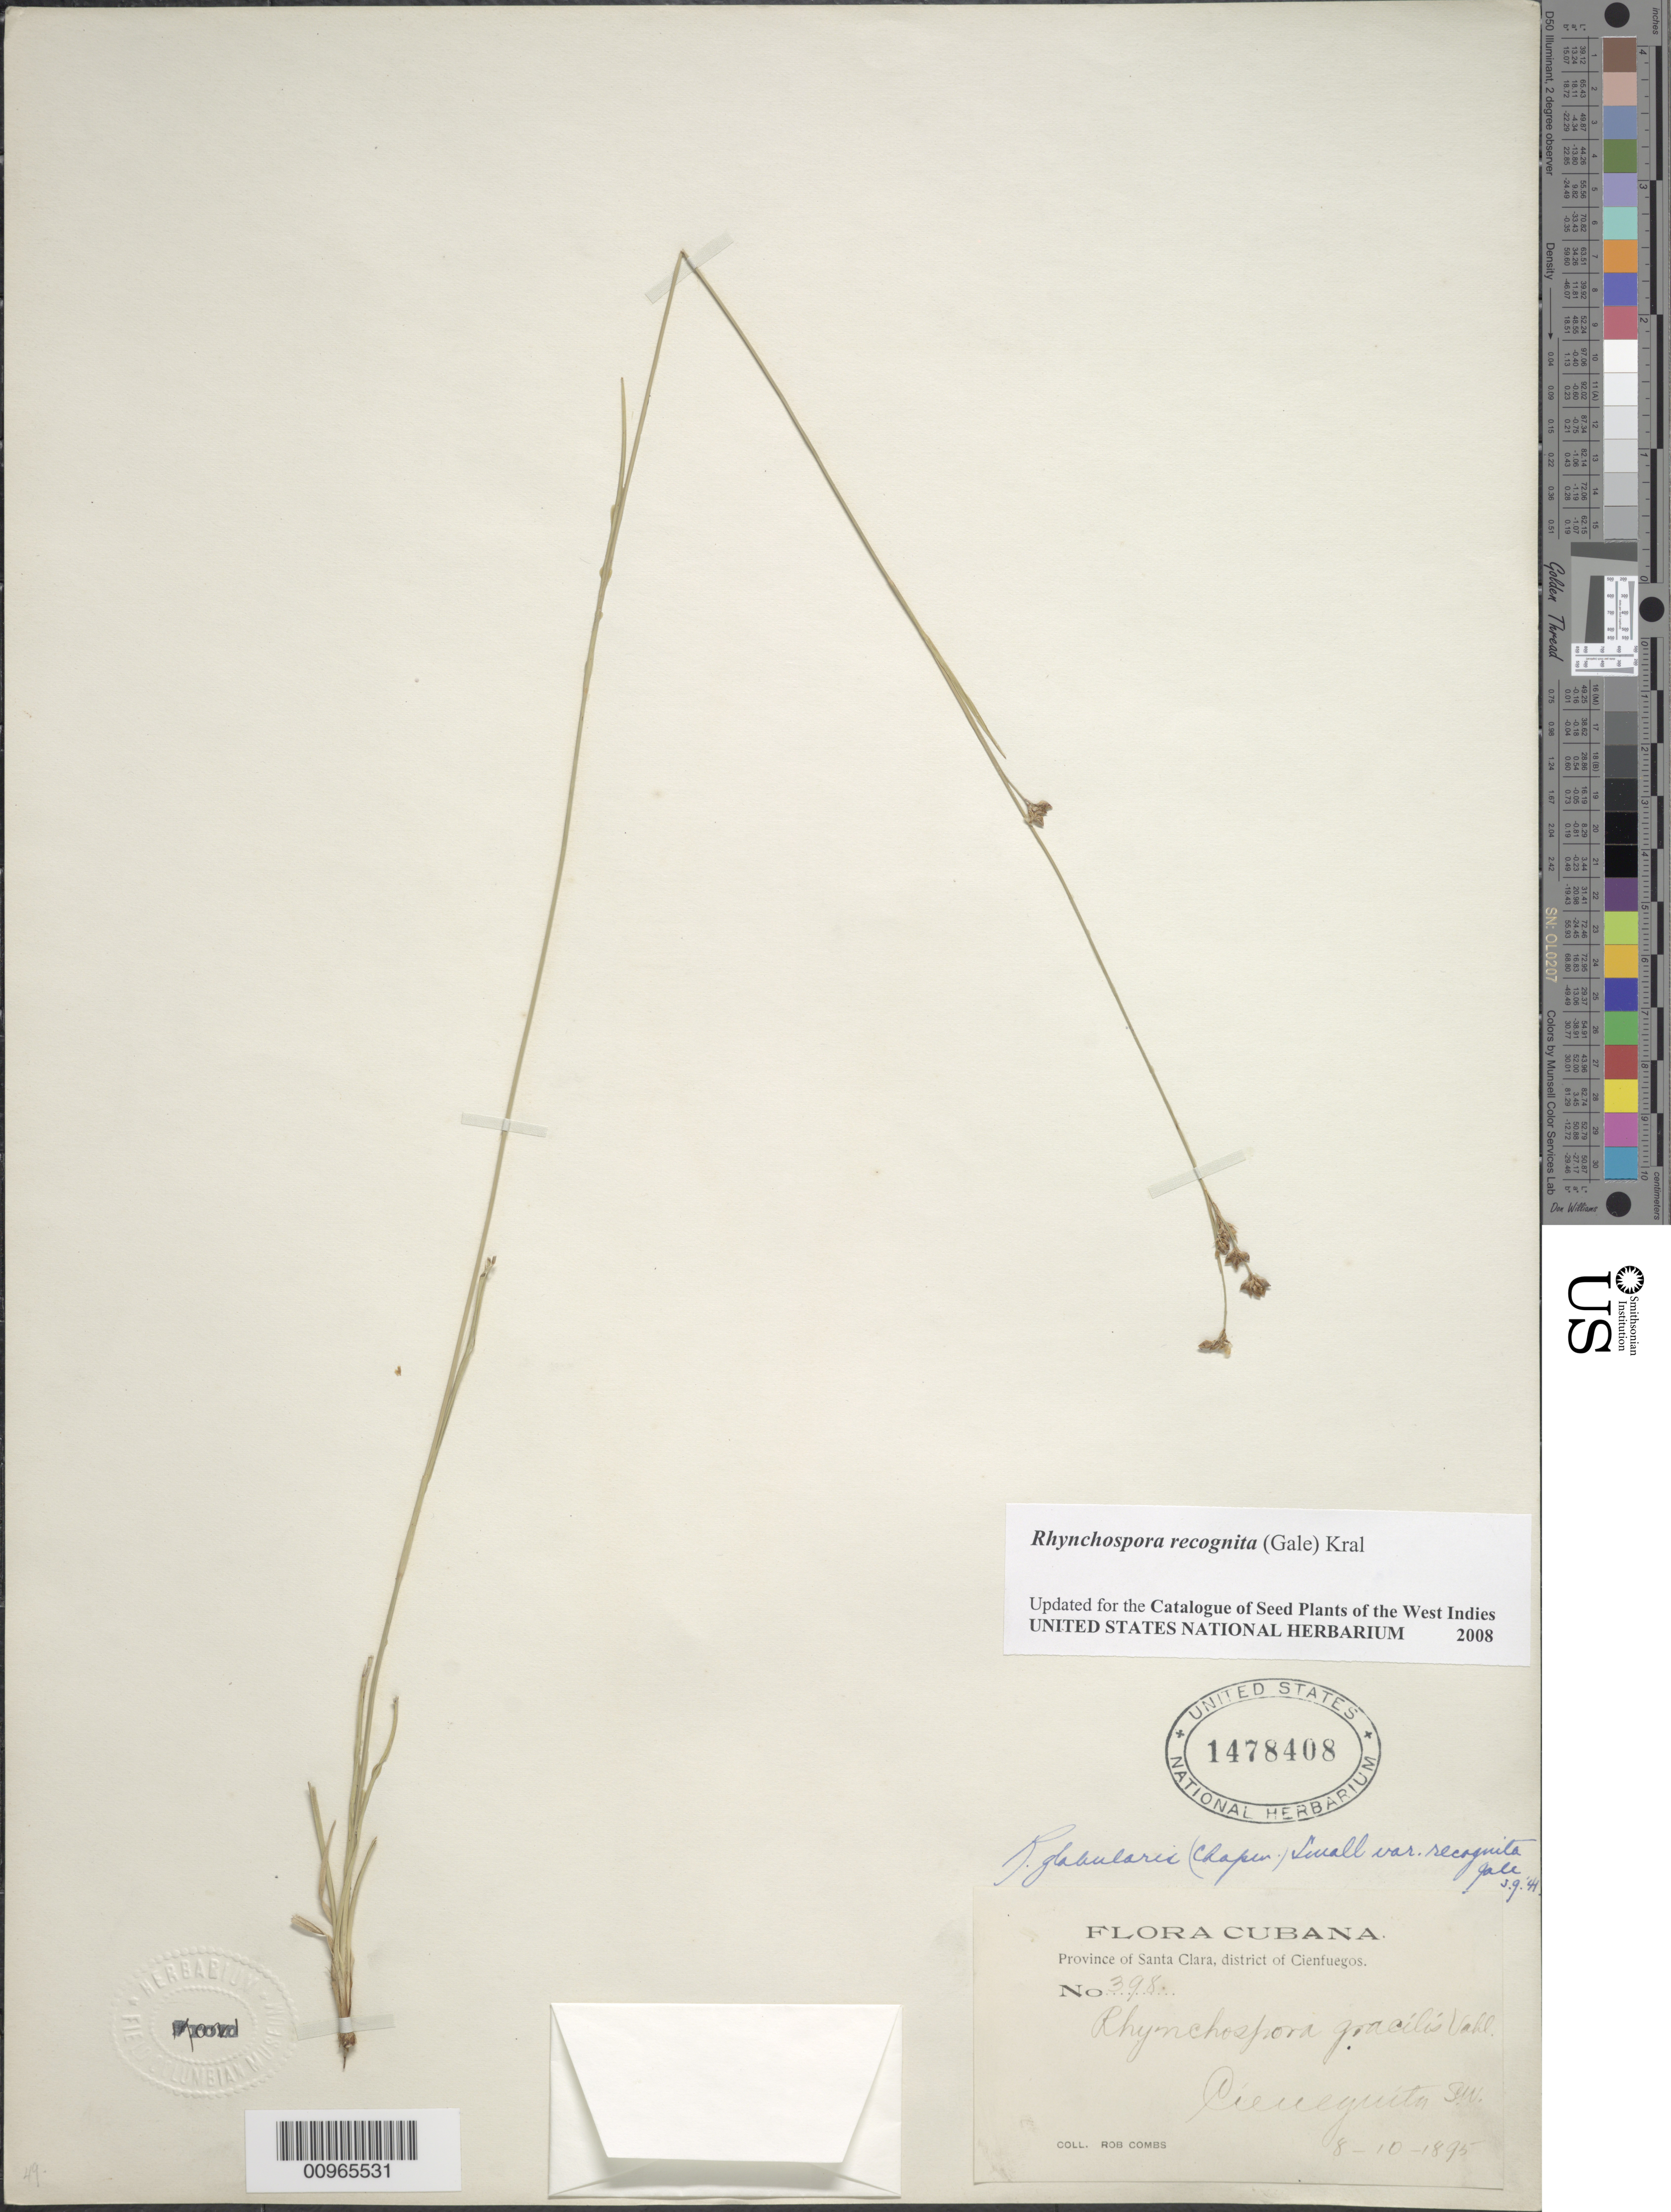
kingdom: Plantae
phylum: Tracheophyta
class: Liliopsida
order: Poales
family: Cyperaceae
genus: Rhynchospora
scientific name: Rhynchospora recognita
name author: (Gale) Kral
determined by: Strong, M. T., (US), Smithsonian Institution - National Museum of Natural History (UNITED STATES)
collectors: R. Combs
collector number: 398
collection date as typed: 08 Oct 1895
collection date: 1895-10-08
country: Cuba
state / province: Las Villas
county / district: Cienfuegos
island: Cuba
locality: Cieneguita, SW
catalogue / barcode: US 1478408